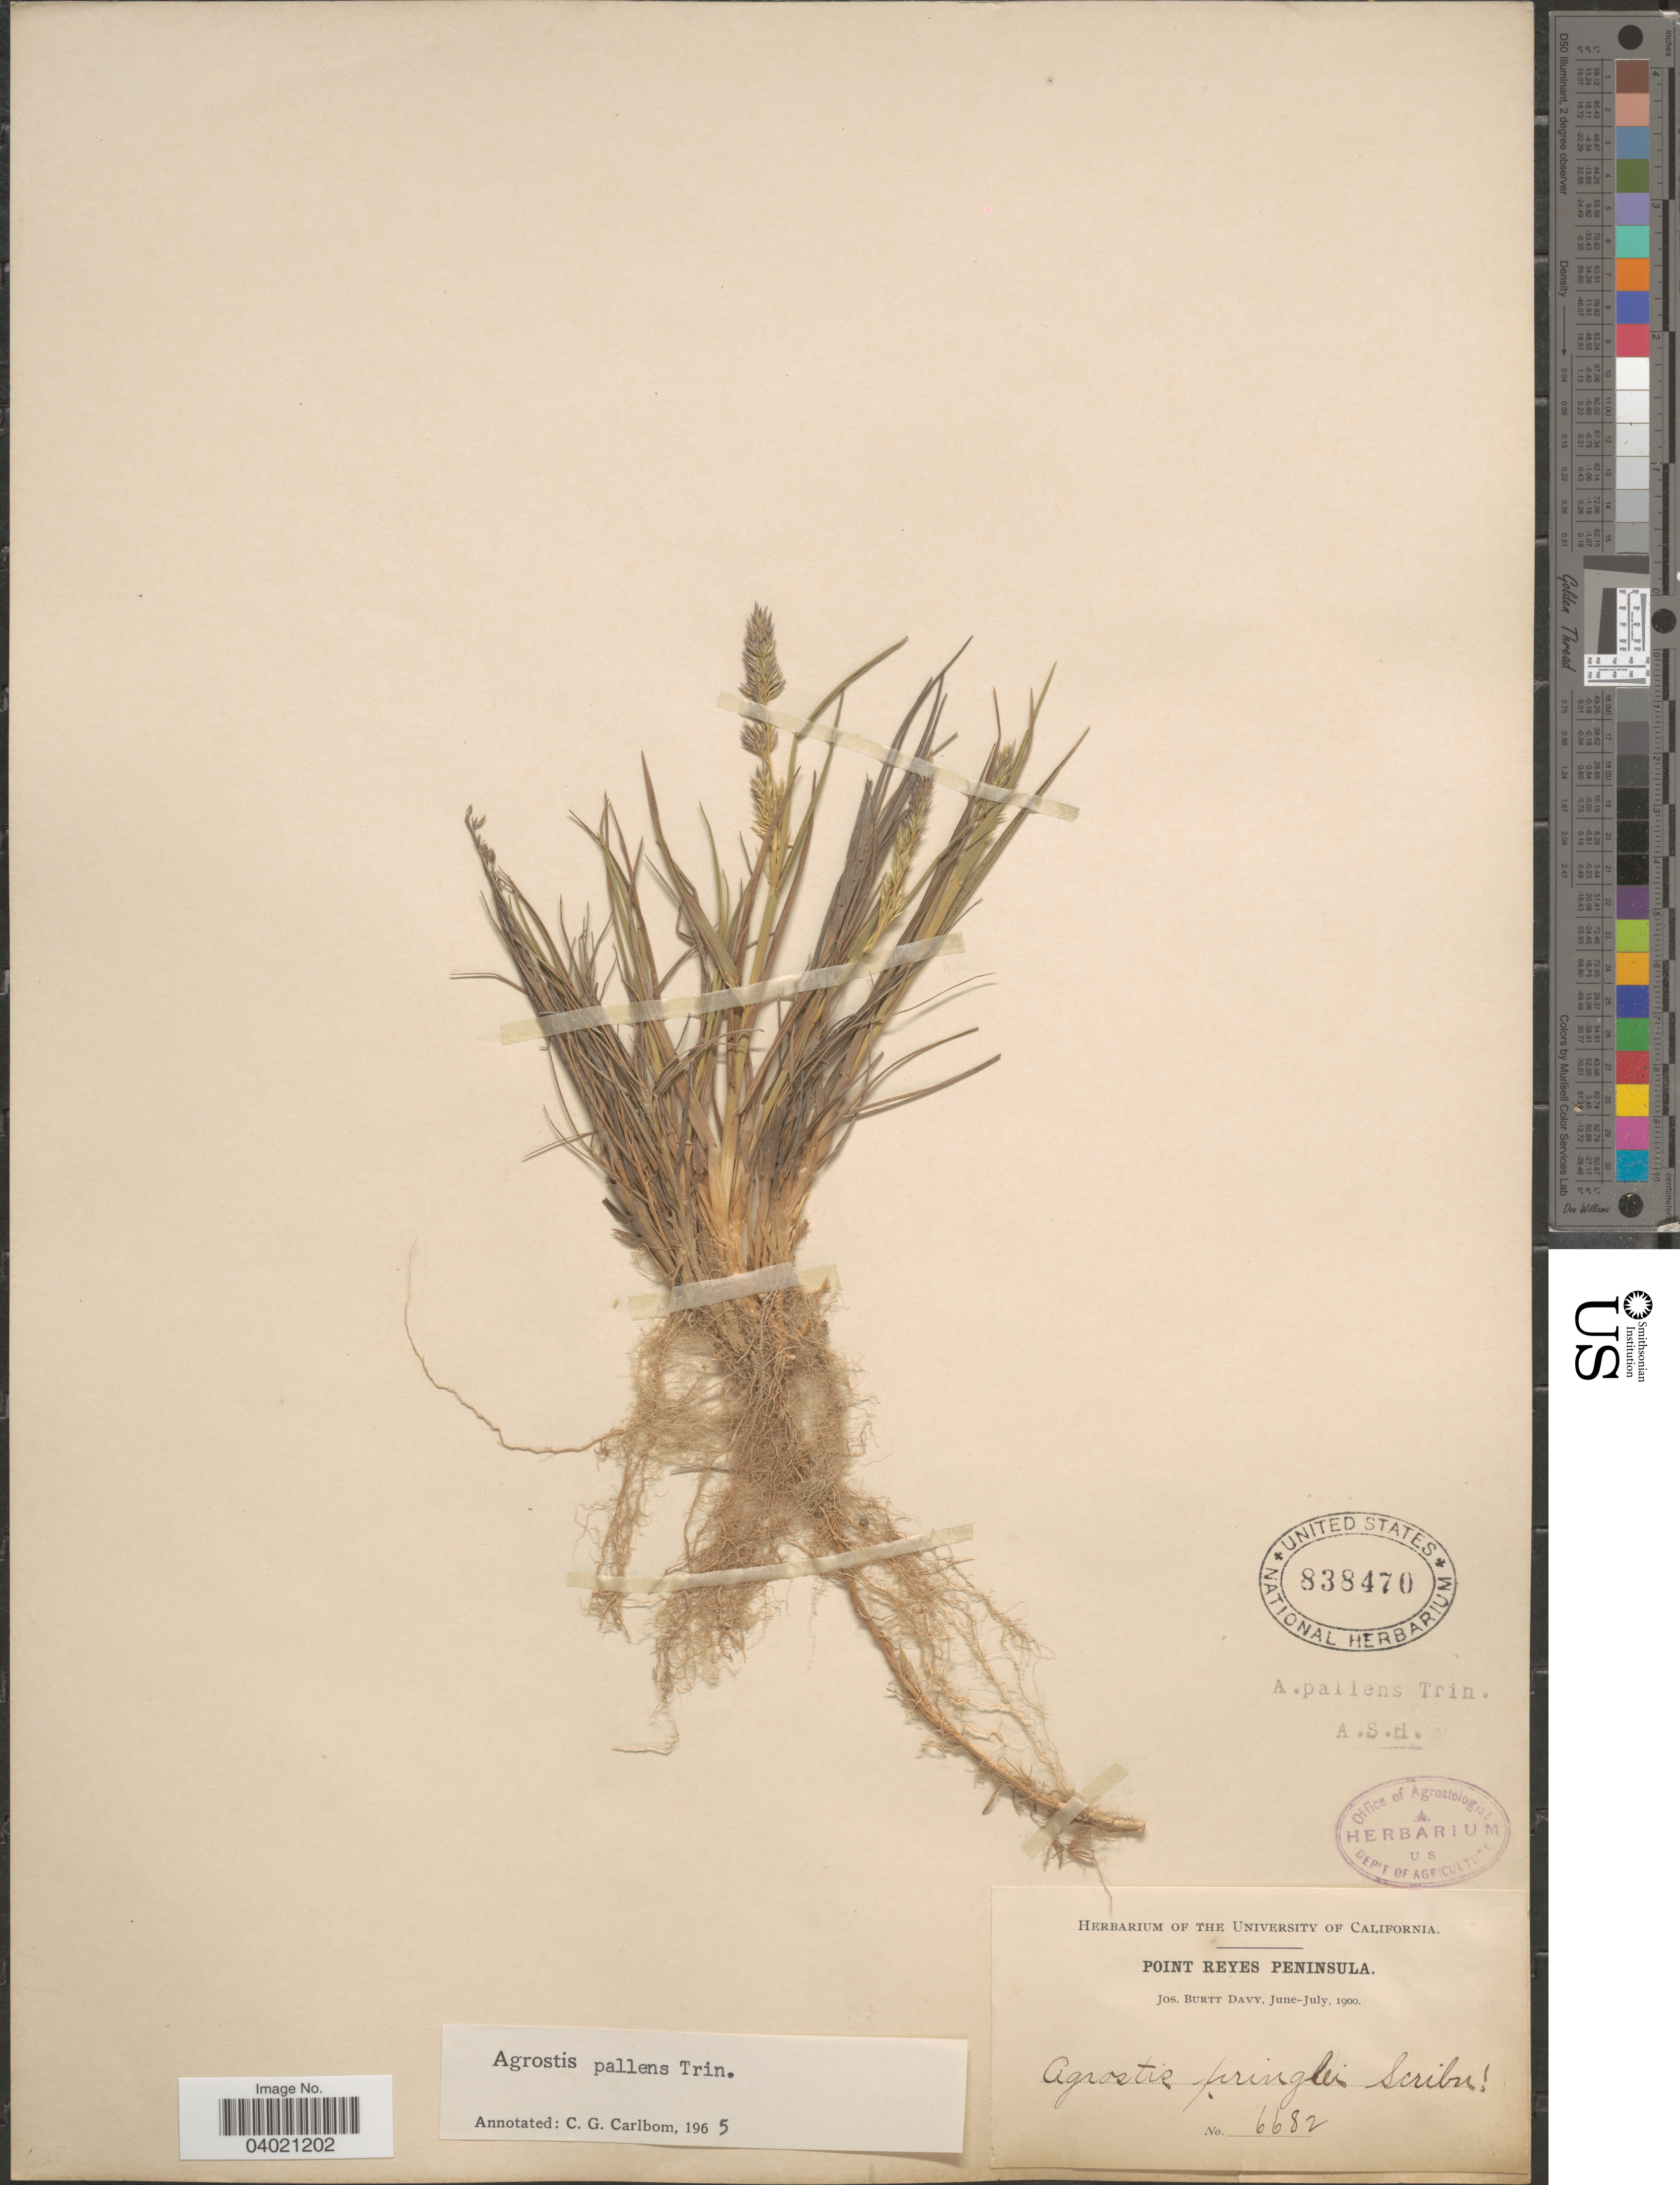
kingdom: Plantae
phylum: Tracheophyta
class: Liliopsida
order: Poales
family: Poaceae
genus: Agrostis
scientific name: Agrostis pallens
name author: Trin.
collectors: J. Burtt Davy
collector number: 6682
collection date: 1900-06/1900-07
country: United States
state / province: California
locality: Point Reyes Peninsula.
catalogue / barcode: US 838470